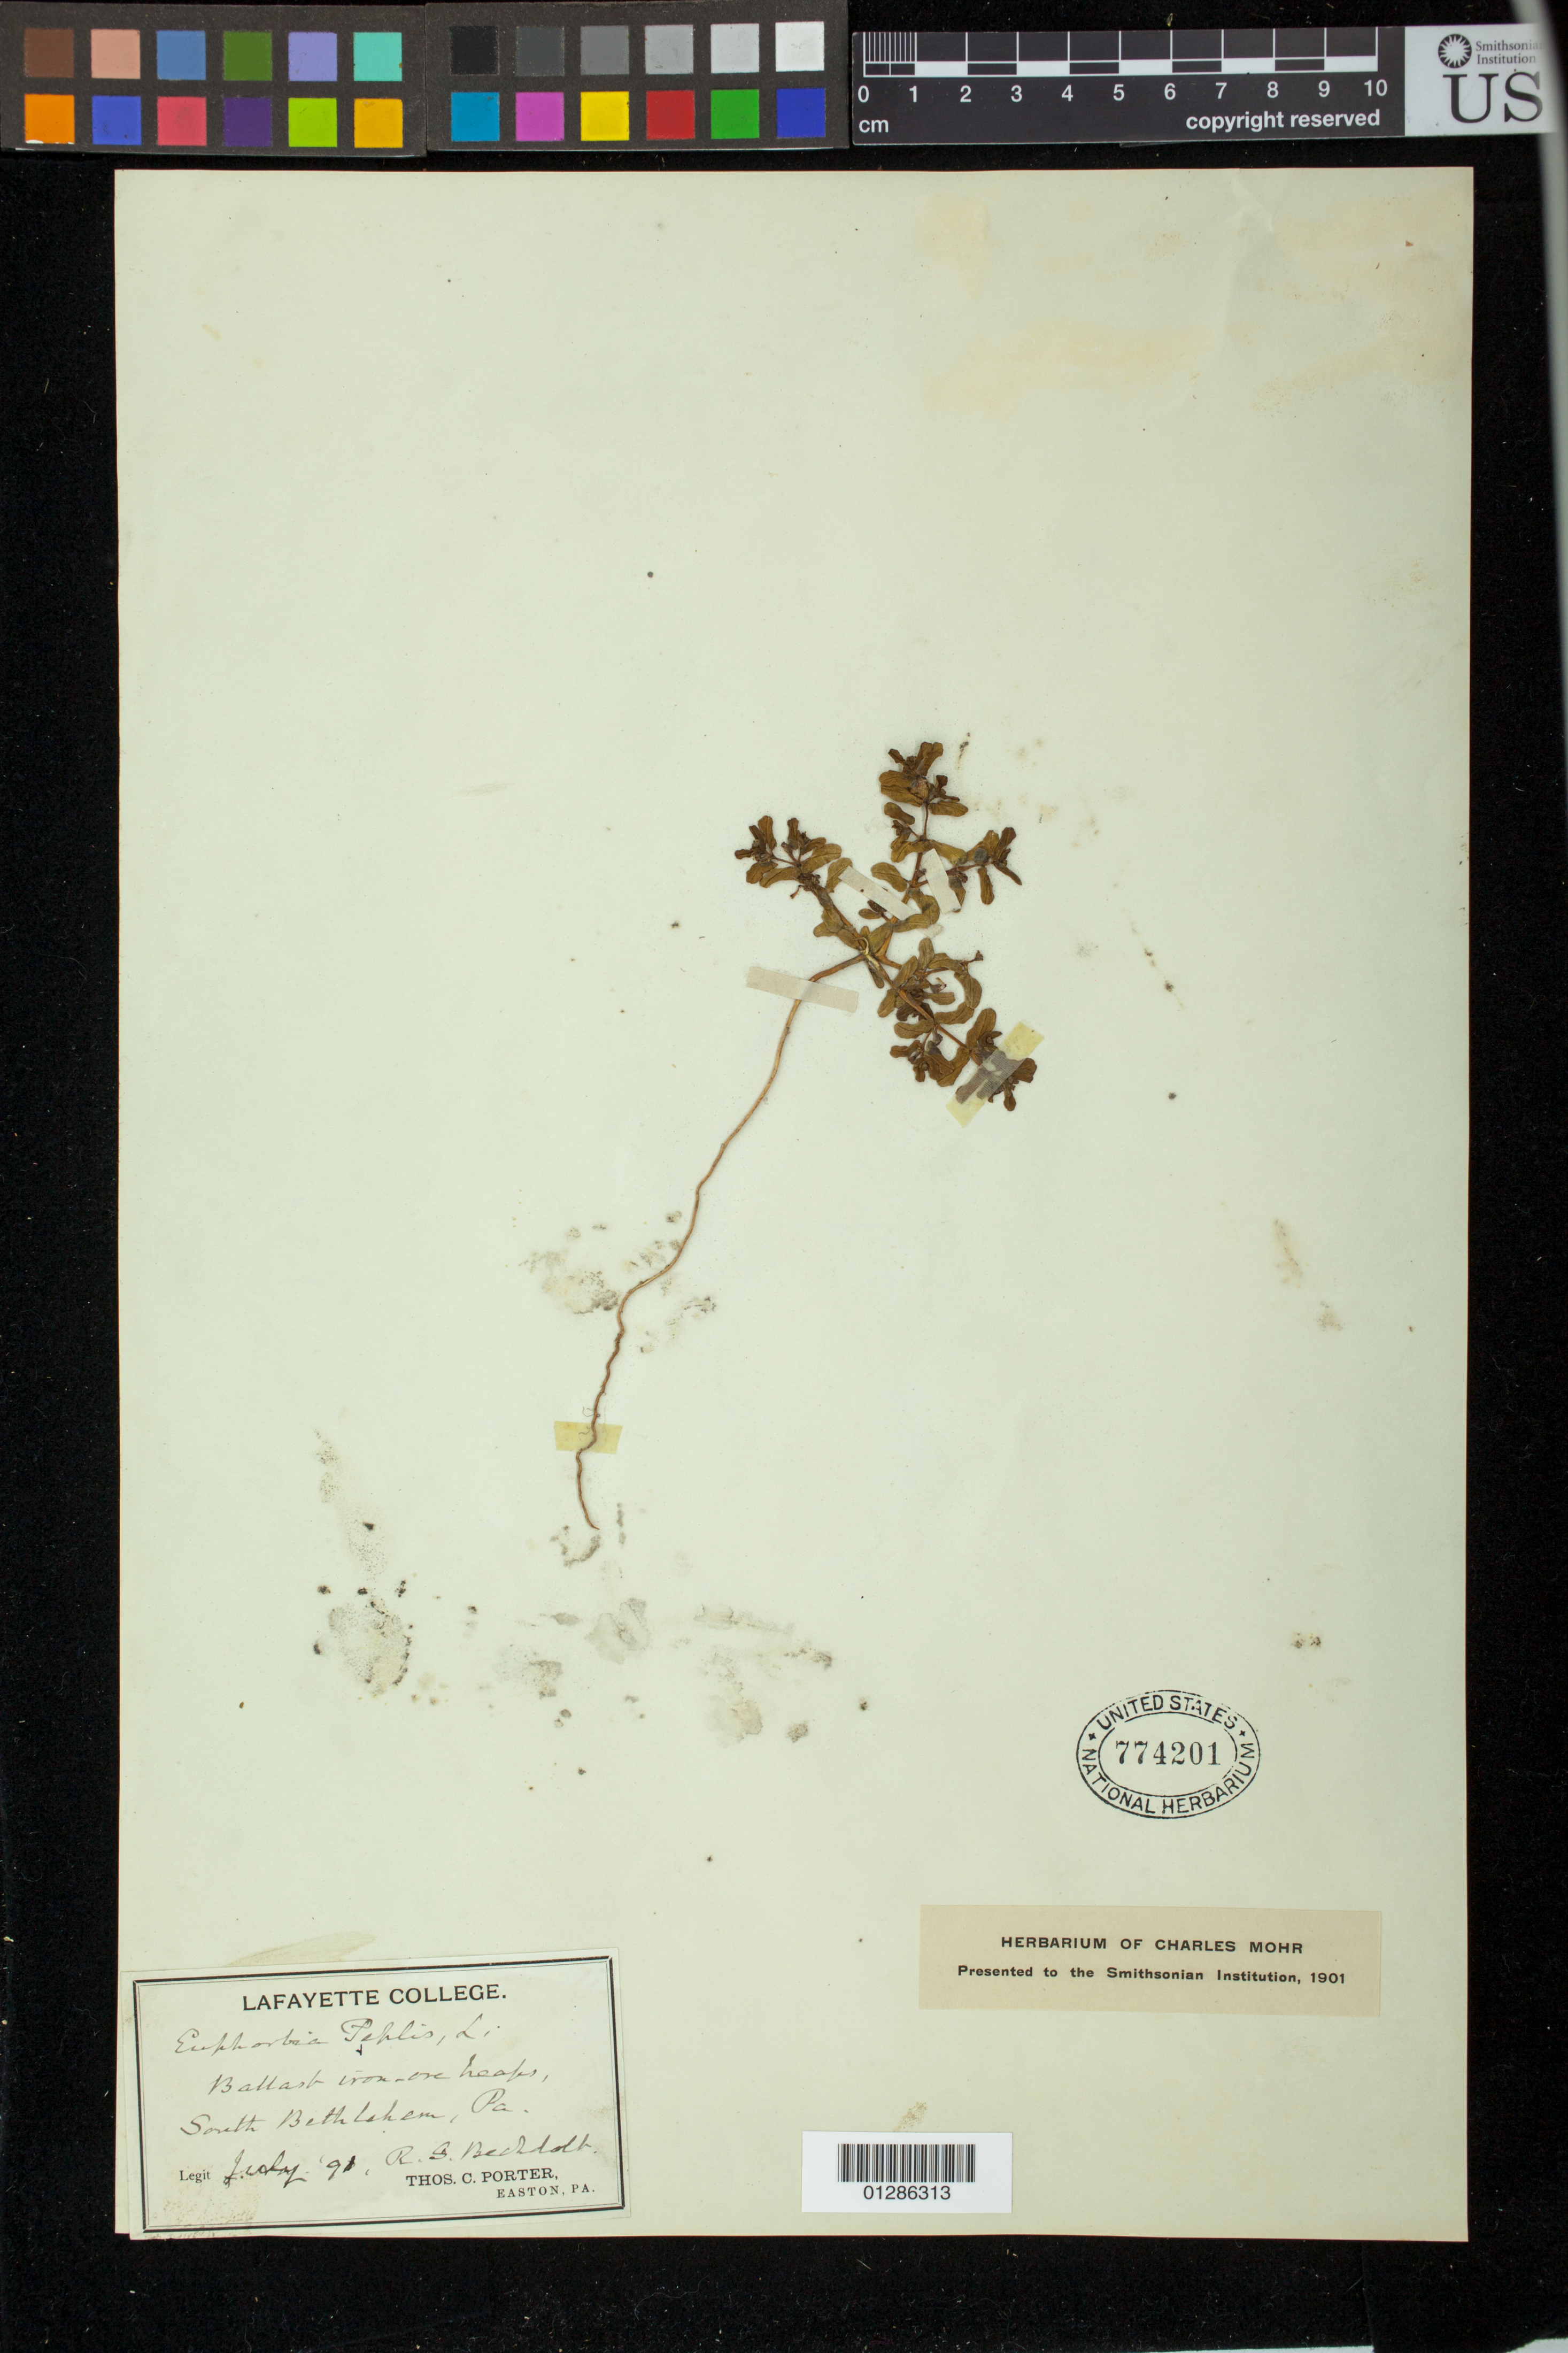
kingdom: Plantae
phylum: Tracheophyta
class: Magnoliopsida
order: Malpighiales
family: Euphorbiaceae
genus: Euphorbia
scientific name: Euphorbia peplus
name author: L.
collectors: R. Bechdolt & T. C. Porter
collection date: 1891-07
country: United States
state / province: Pennsylvania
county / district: Armstrong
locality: South Bethlehem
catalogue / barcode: US 774201